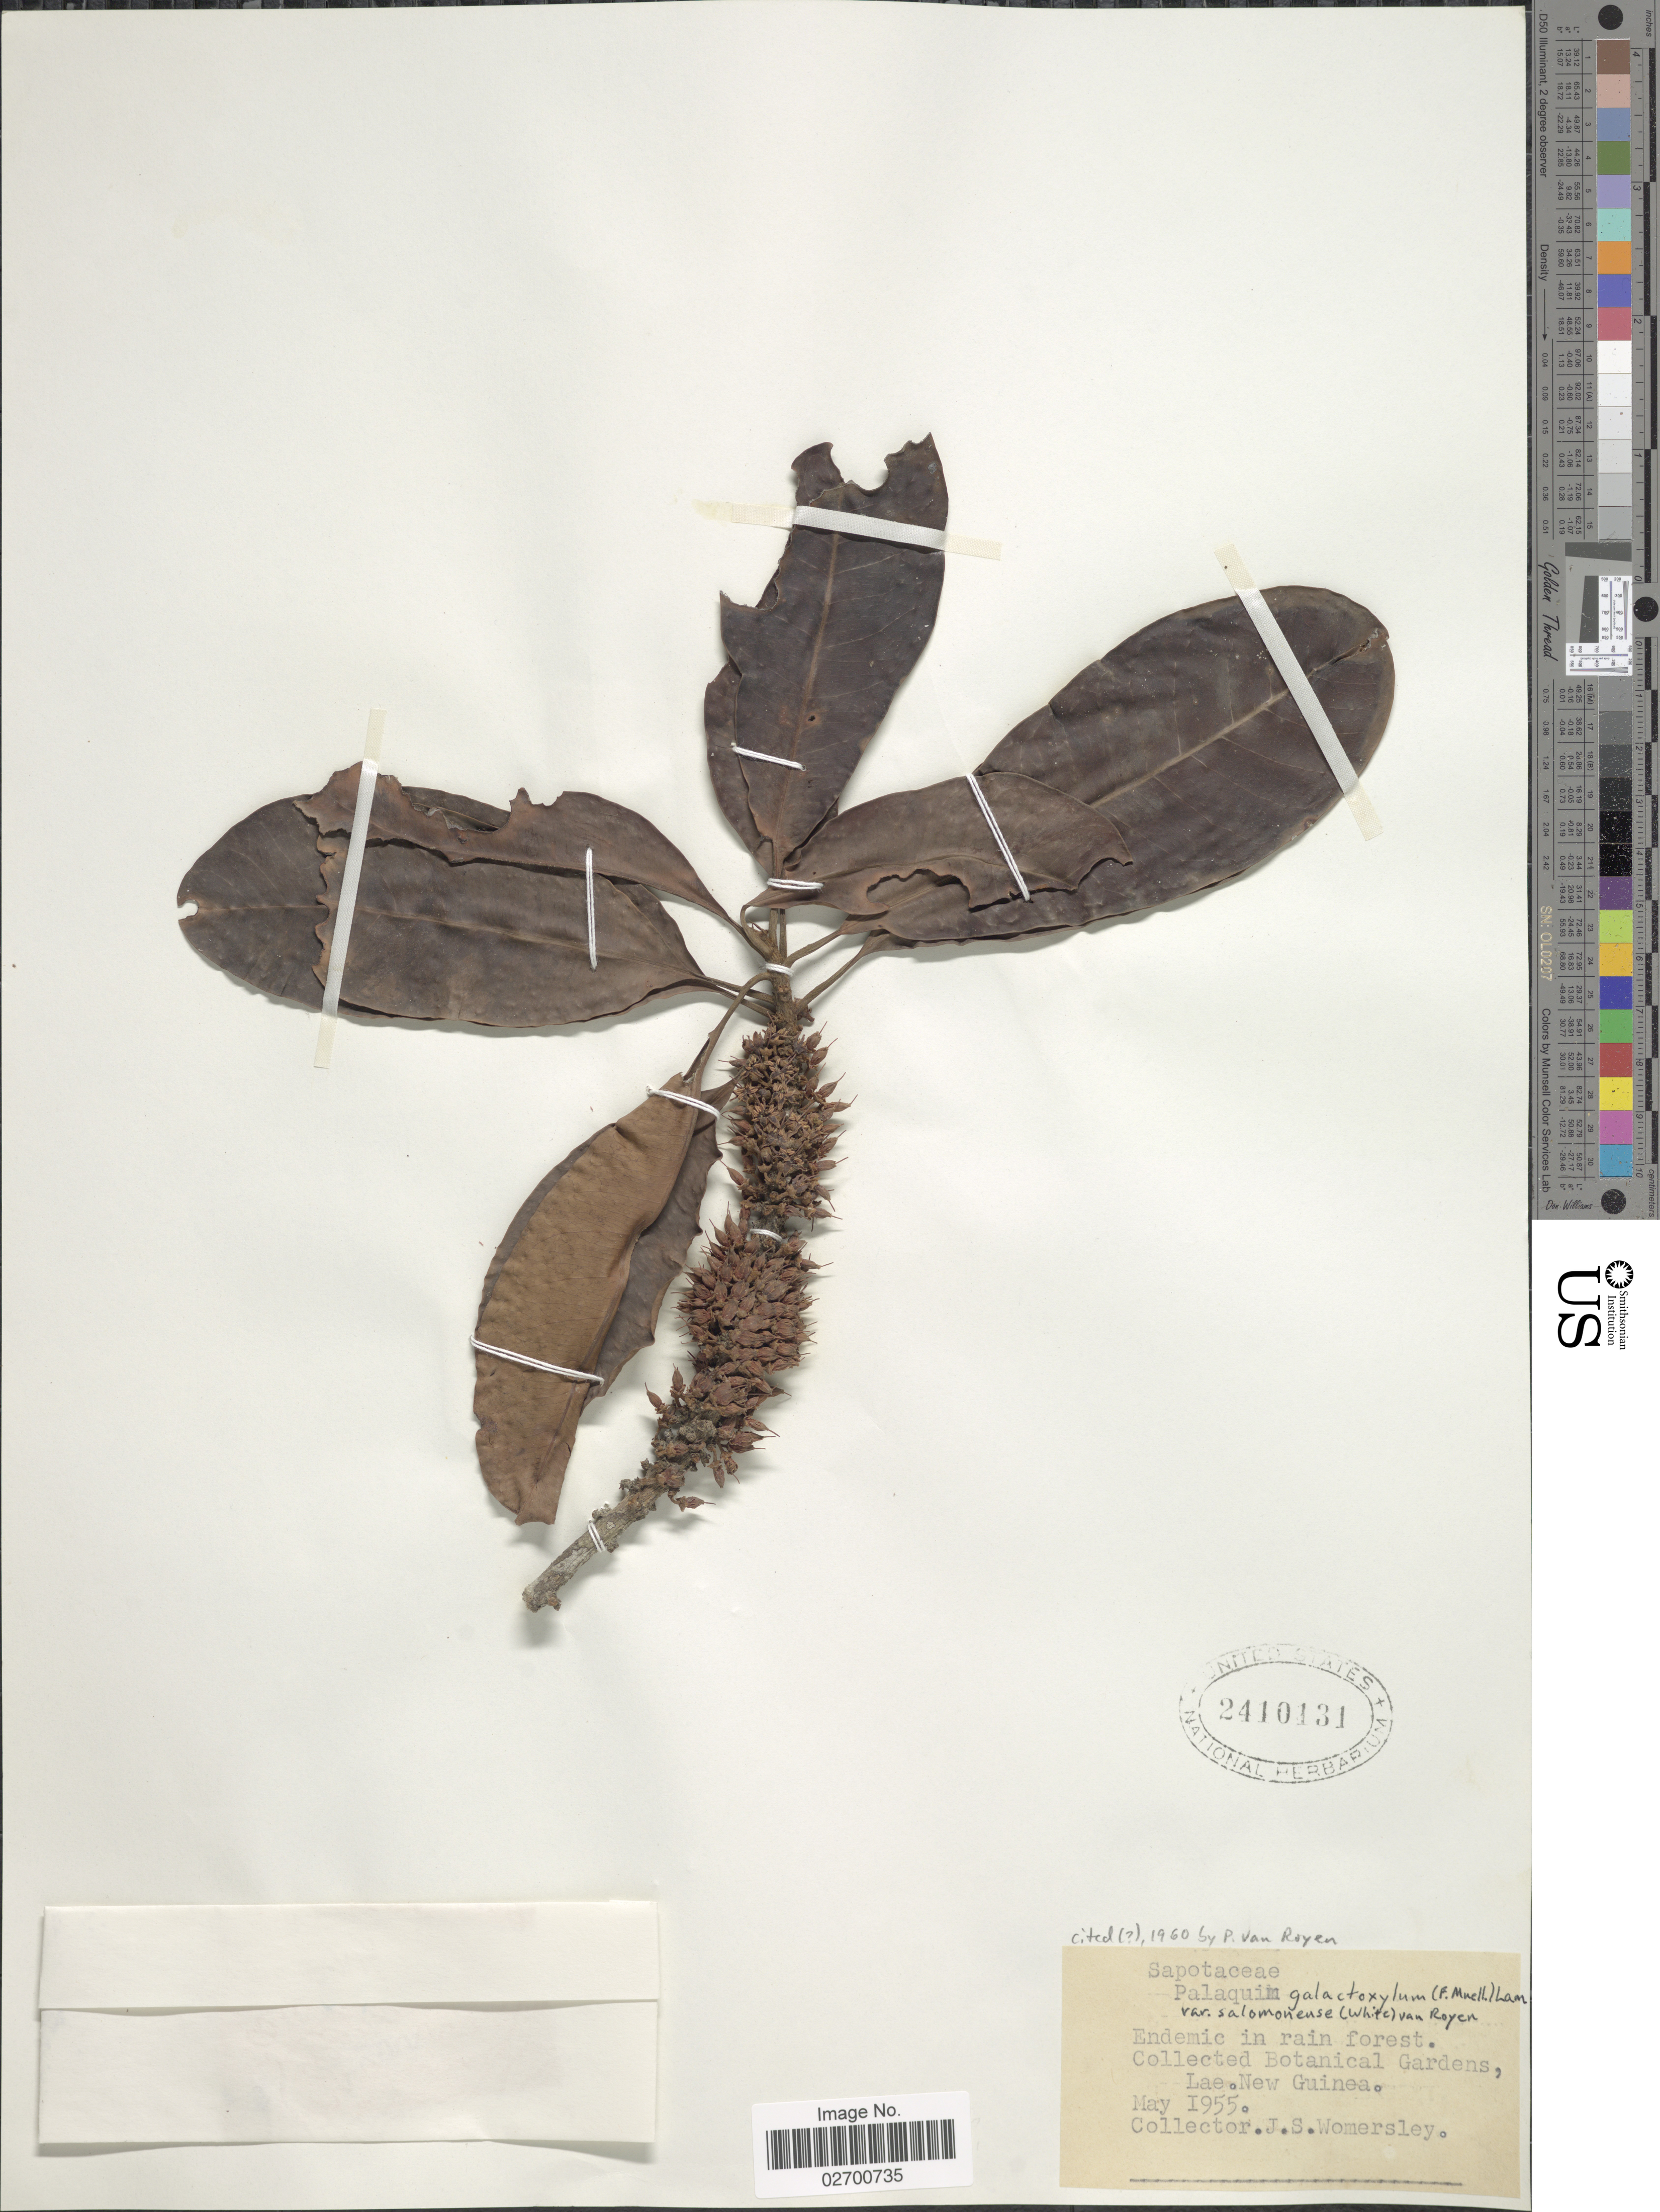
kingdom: Plantae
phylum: Tracheophyta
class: Magnoliopsida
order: Ericales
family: Sapotaceae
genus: Palaquium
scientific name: Palaquium galactoxylum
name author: (F. Muell.) H.J. Lam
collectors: J. S. Womersley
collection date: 1955-05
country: Papua New Guinea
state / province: Morobe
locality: Botanical Gardens, Lae, New Guinea.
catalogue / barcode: US 2410131